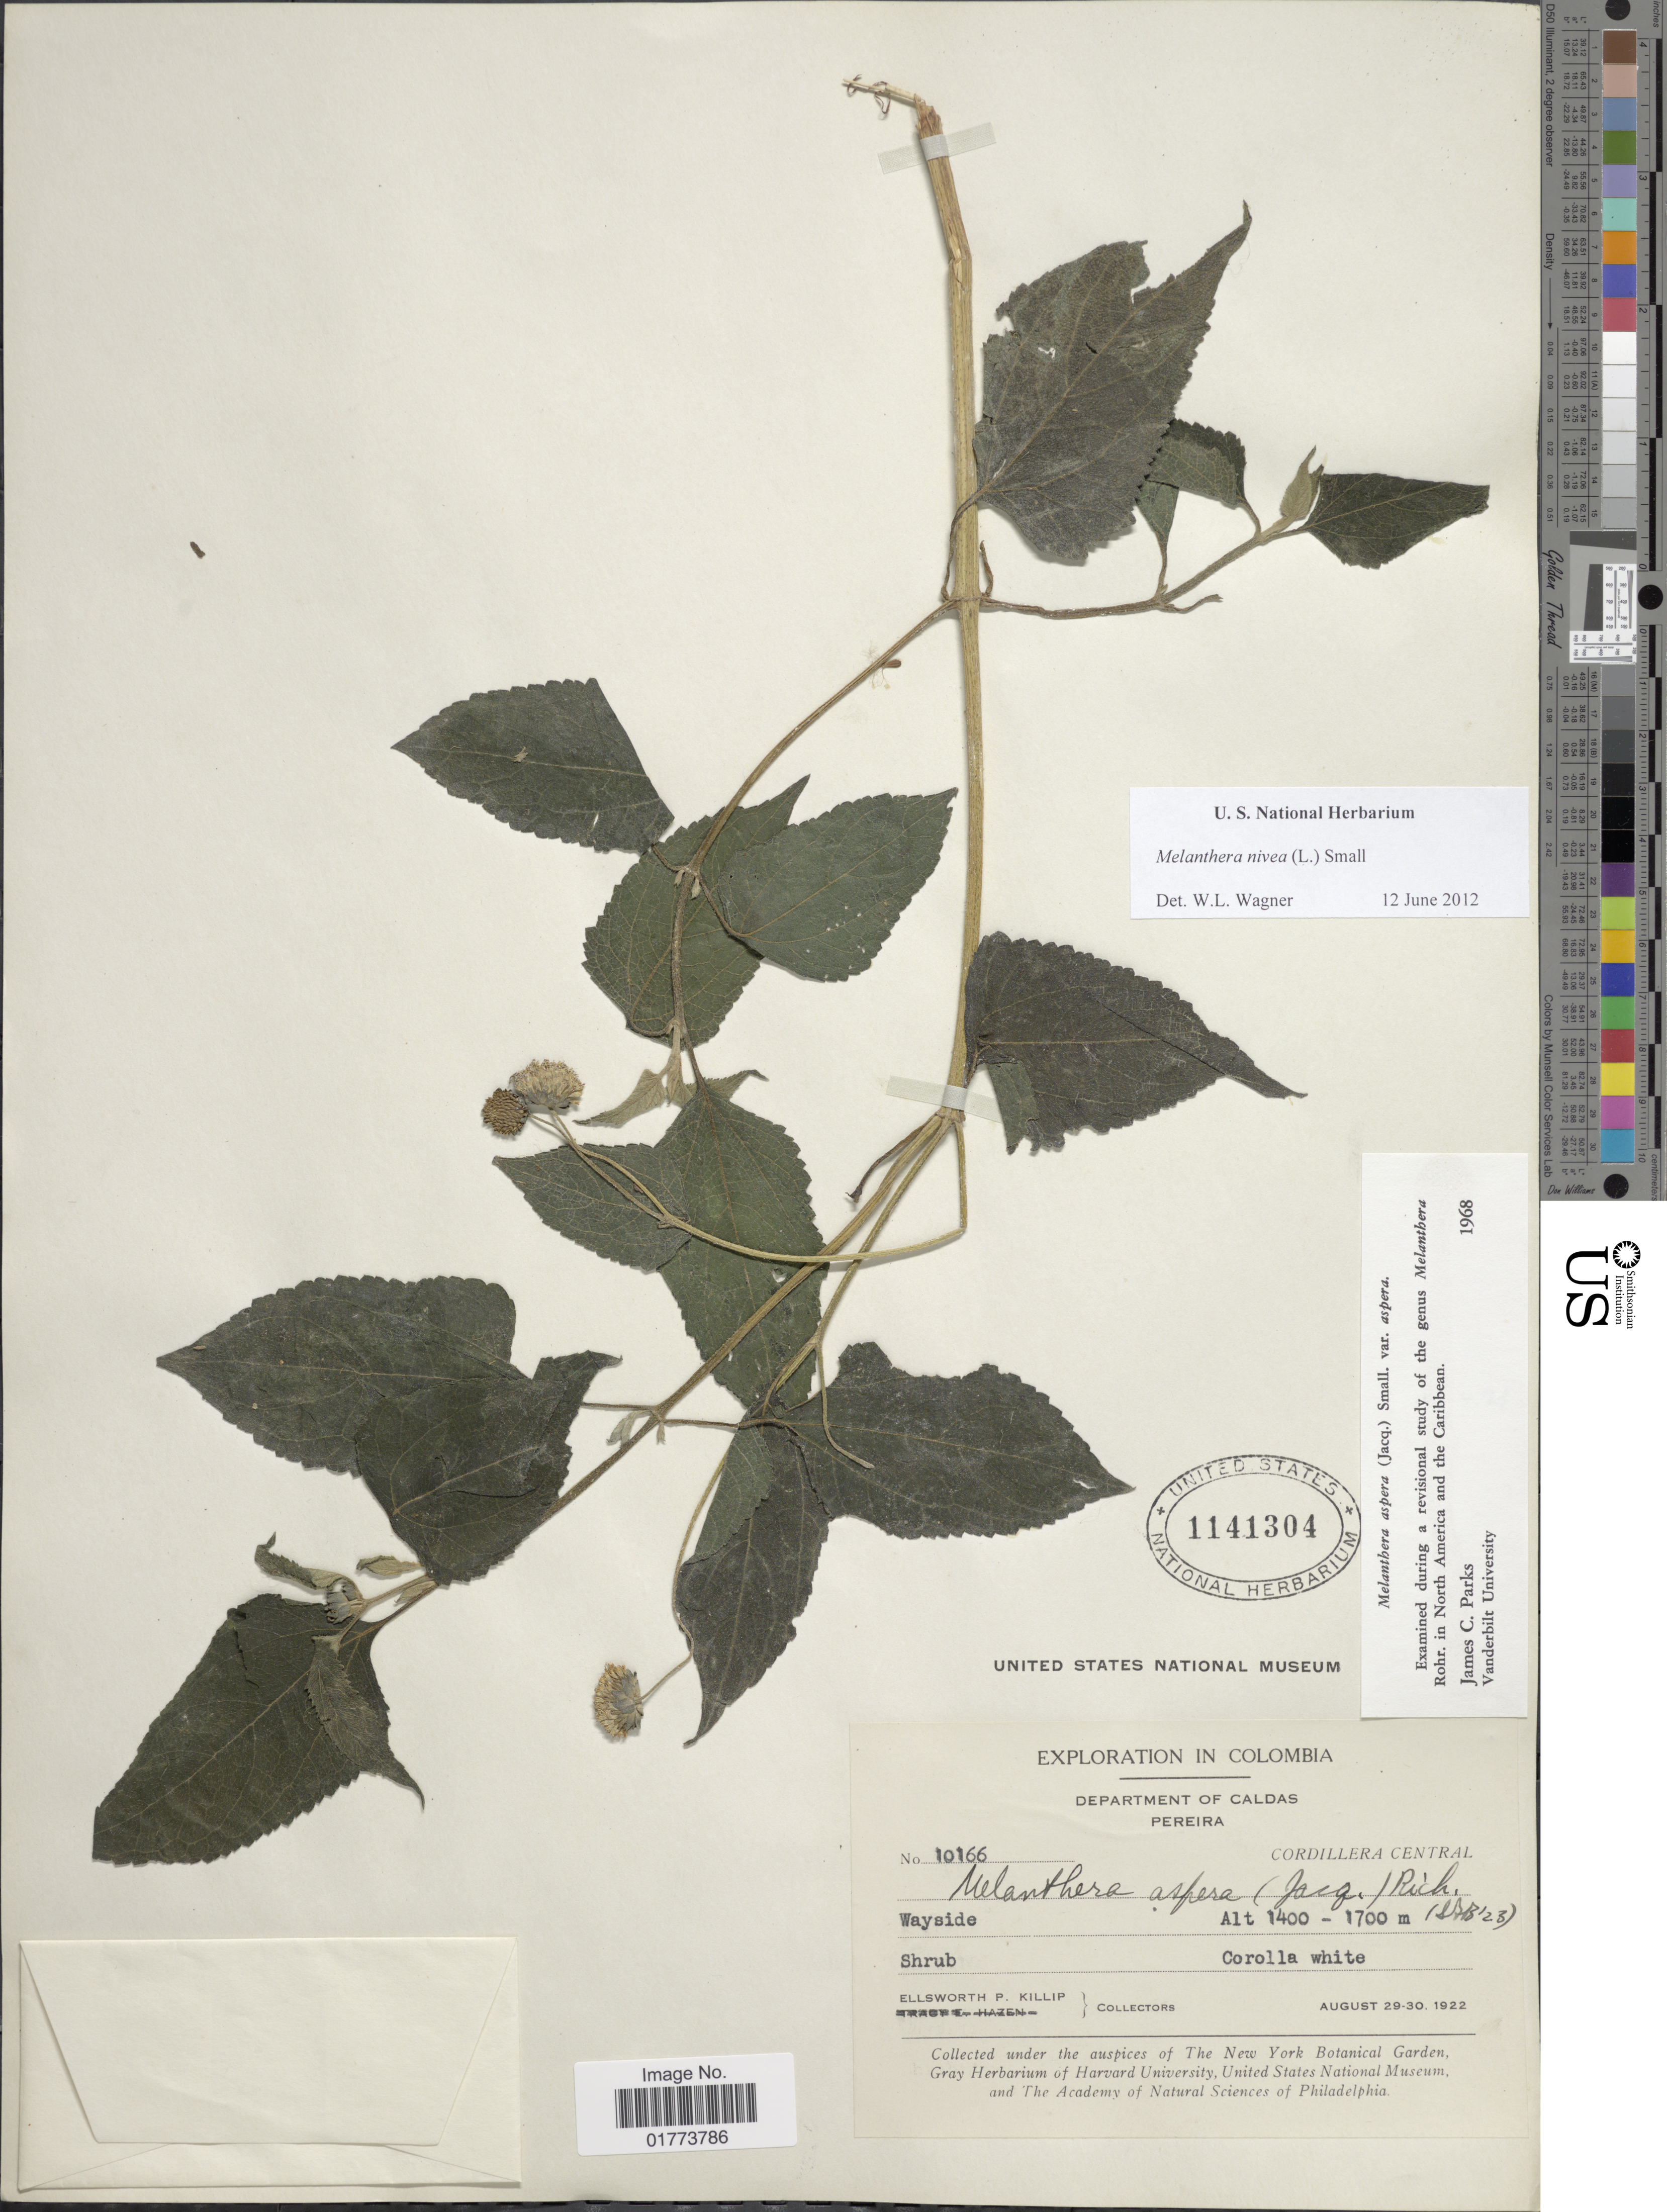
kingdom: Plantae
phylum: Tracheophyta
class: Magnoliopsida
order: Asterales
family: Asteraceae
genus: Melanthera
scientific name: Melanthera nivea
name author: (L.) Small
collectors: E. P. Killip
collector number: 10166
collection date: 1922-08-29/1922-08-30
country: Colombia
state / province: Caldas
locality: Department of Caldas. Pereira.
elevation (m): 1400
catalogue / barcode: US 1141304